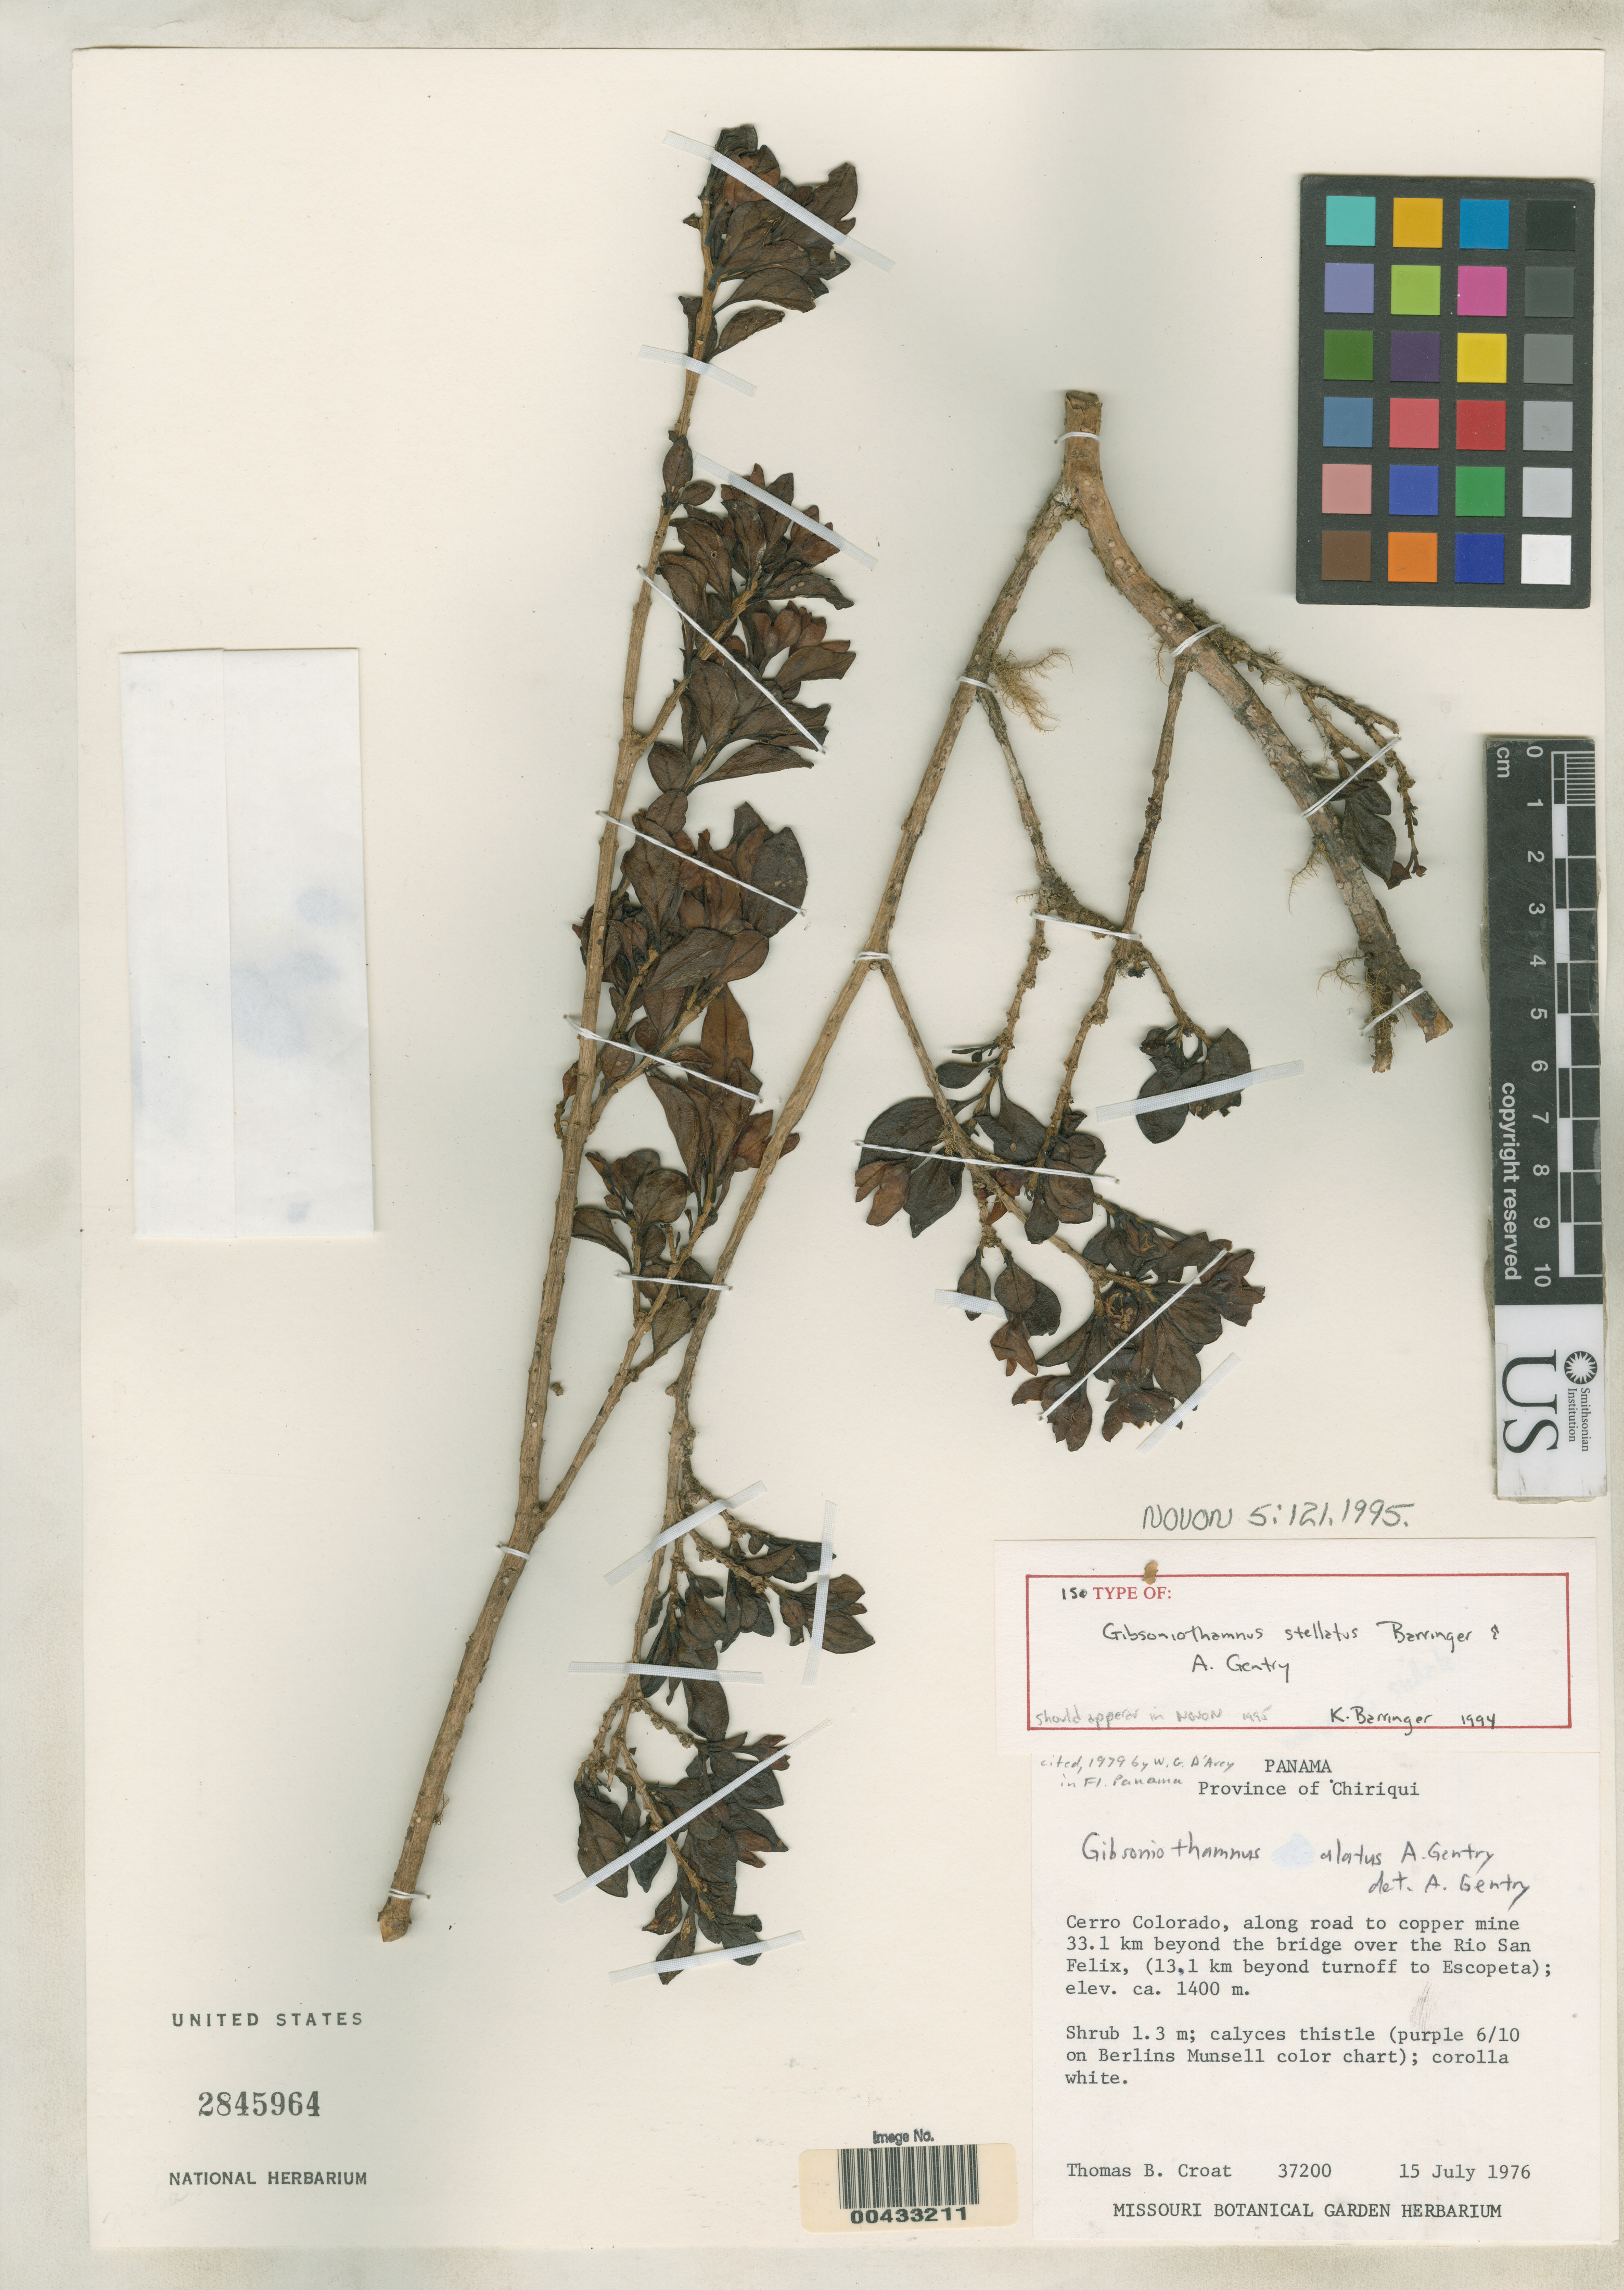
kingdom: Plantae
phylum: Tracheophyta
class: Magnoliopsida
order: Lamiales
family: Schlegeliaceae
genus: Gibsoniothamnus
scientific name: Gibsoniothamnus stellatus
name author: A.H. Gentry & Barringer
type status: Isotype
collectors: T. B. Croat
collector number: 37200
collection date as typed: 15 Jul 1976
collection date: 1976-07-15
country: Panama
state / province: Chiriquí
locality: Cerro Colorado, along road to copper min33.1 km beyond bridge over Rio San Felix, 13.1 km beyond turnoff to Escopeta.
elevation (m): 1400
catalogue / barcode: US 2845964